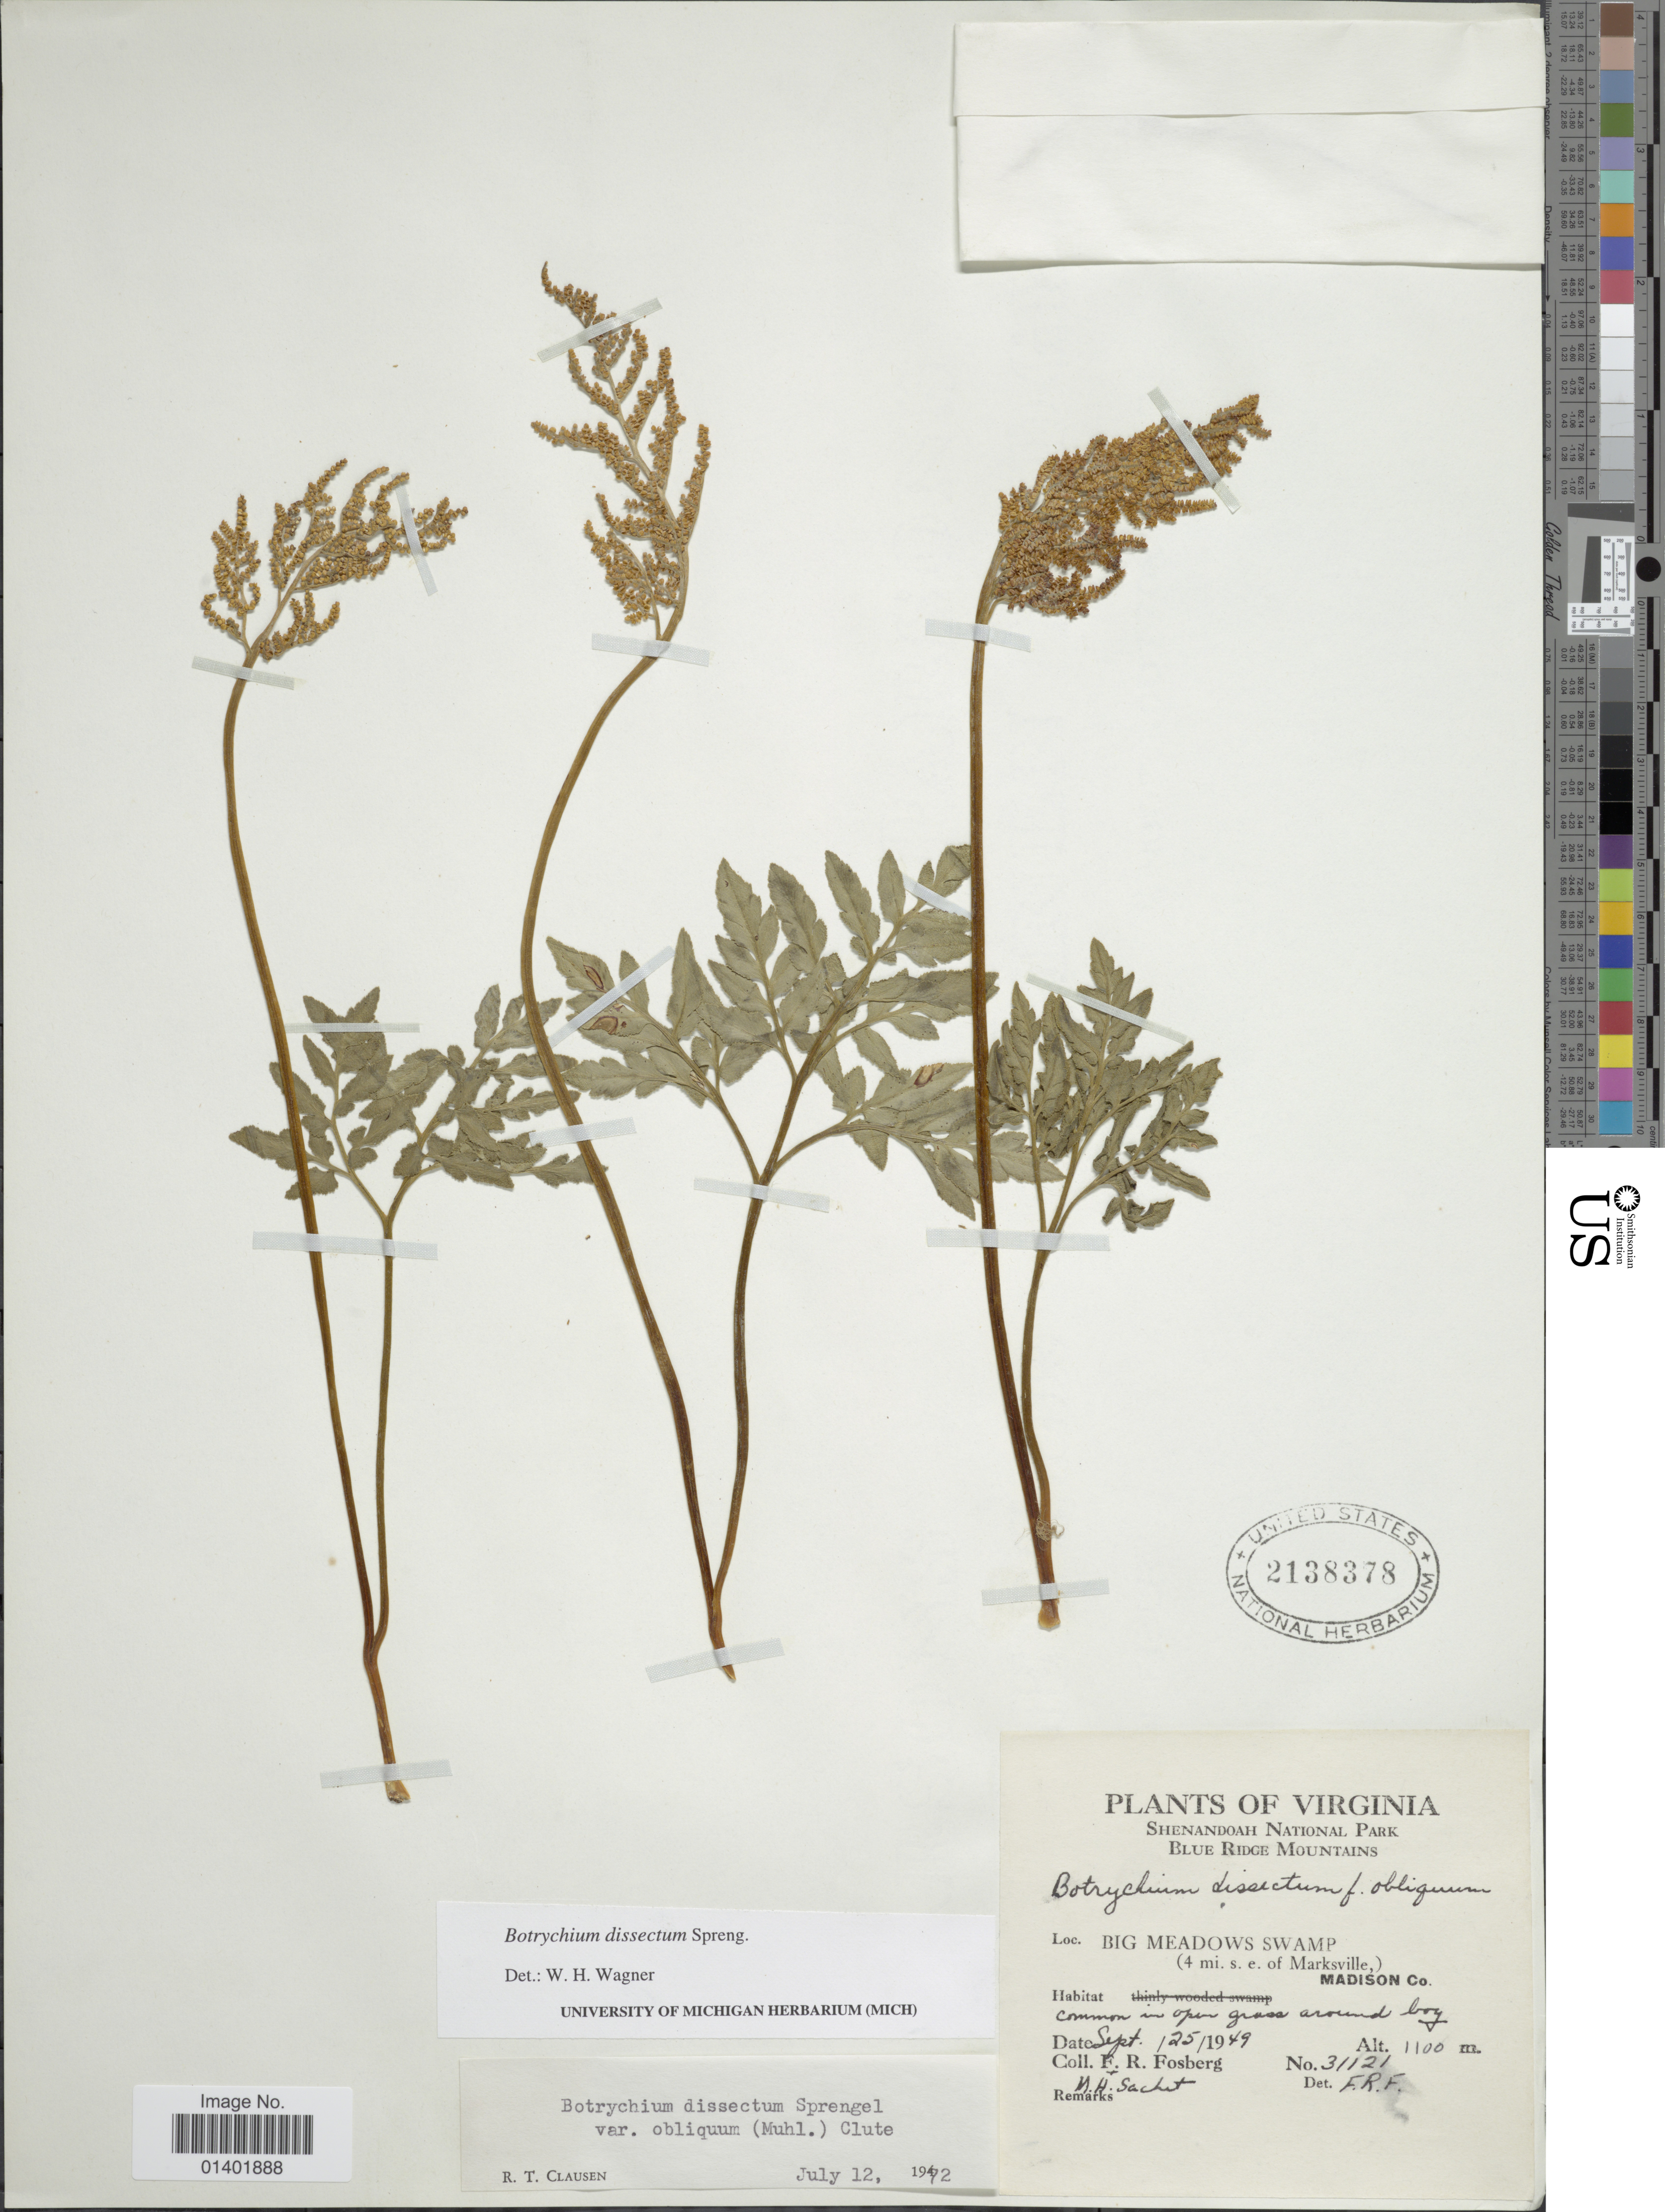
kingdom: Plantae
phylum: Tracheophyta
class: Polypodiopsida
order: Ophioglossales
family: Ophioglossaceae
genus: Botrychium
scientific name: Botrychium dissectum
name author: Spreng.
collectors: F. R. Fosberg & M.-H. Sachet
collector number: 31121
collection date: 1949-09-25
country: United States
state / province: Virginia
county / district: Madison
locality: Shenandoah National Park Blue Ridge Mountains, Big Meadows Swamp (4 mi. s.e. of Marksville,) Madison Co.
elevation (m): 1100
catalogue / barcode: US 2138378